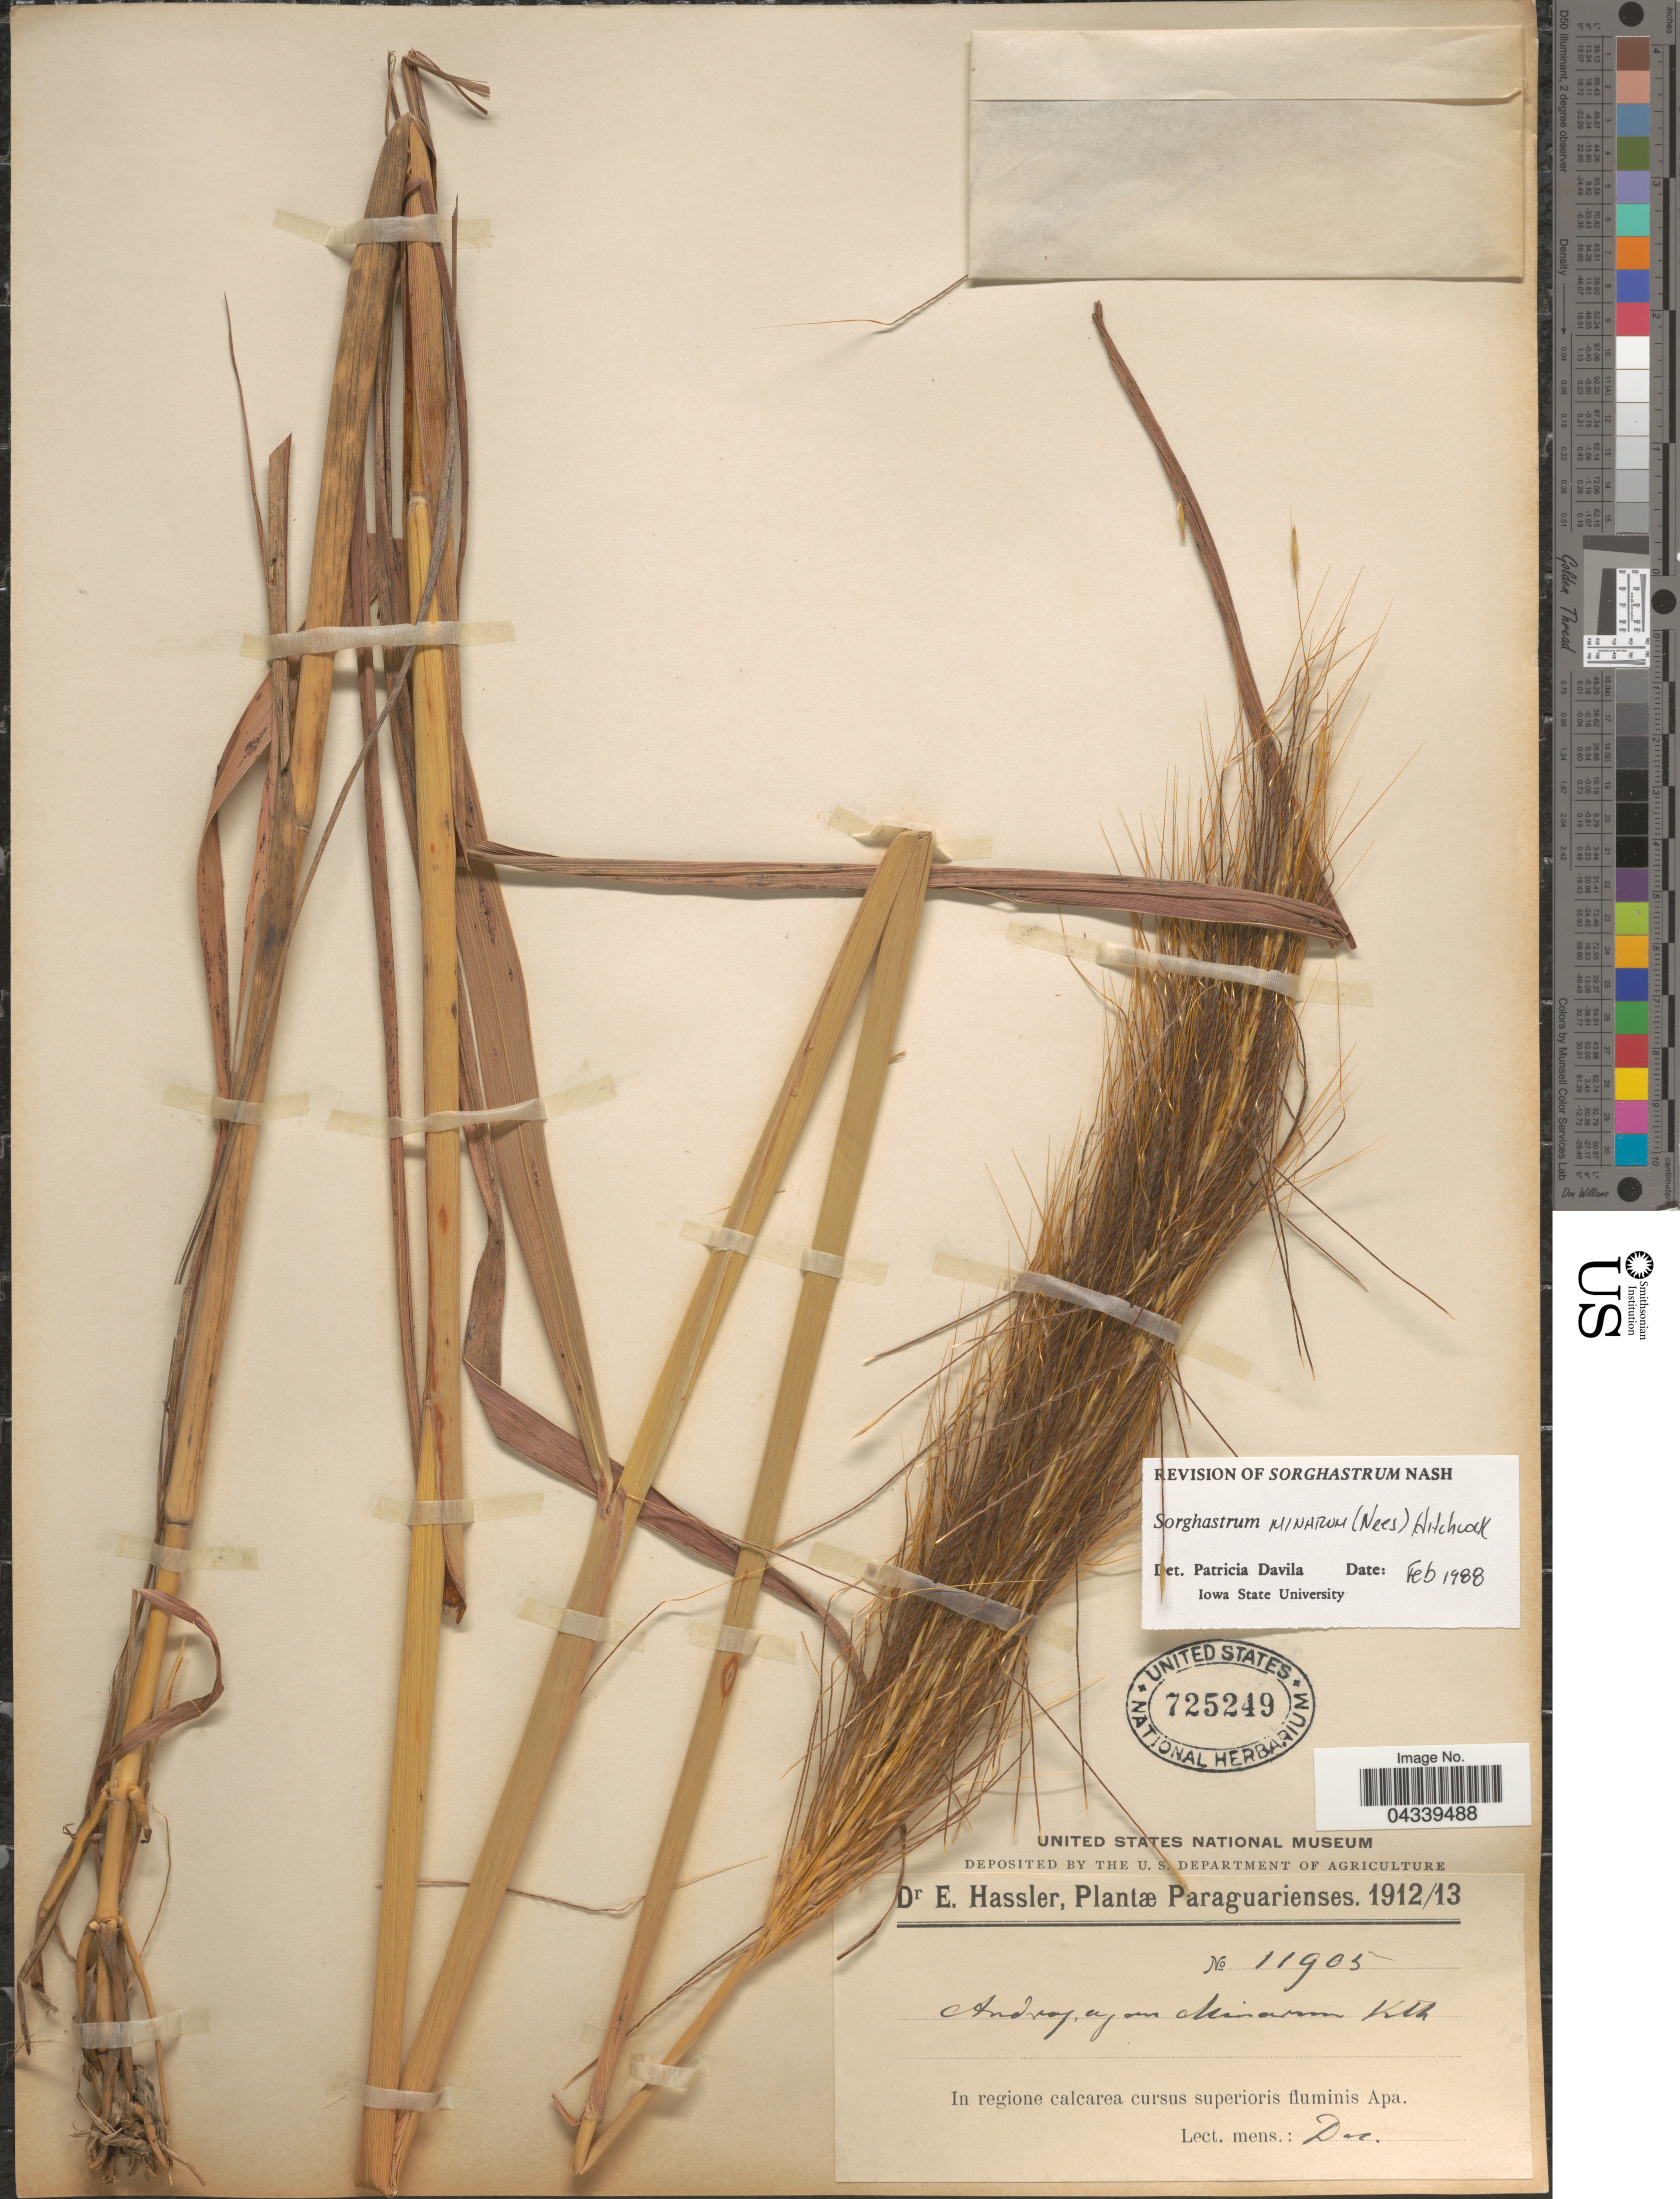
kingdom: Plantae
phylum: Tracheophyta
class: Liliopsida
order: Poales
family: Poaceae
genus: Sorghastrum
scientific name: Sorghastrum minarum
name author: (Nees) Hitchc.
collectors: E. Hassler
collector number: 11905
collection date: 1912-12/1913-12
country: Paraguay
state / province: Paraguari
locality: In regione calcarea cursus superioris fluminis Apa.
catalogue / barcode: US 725249